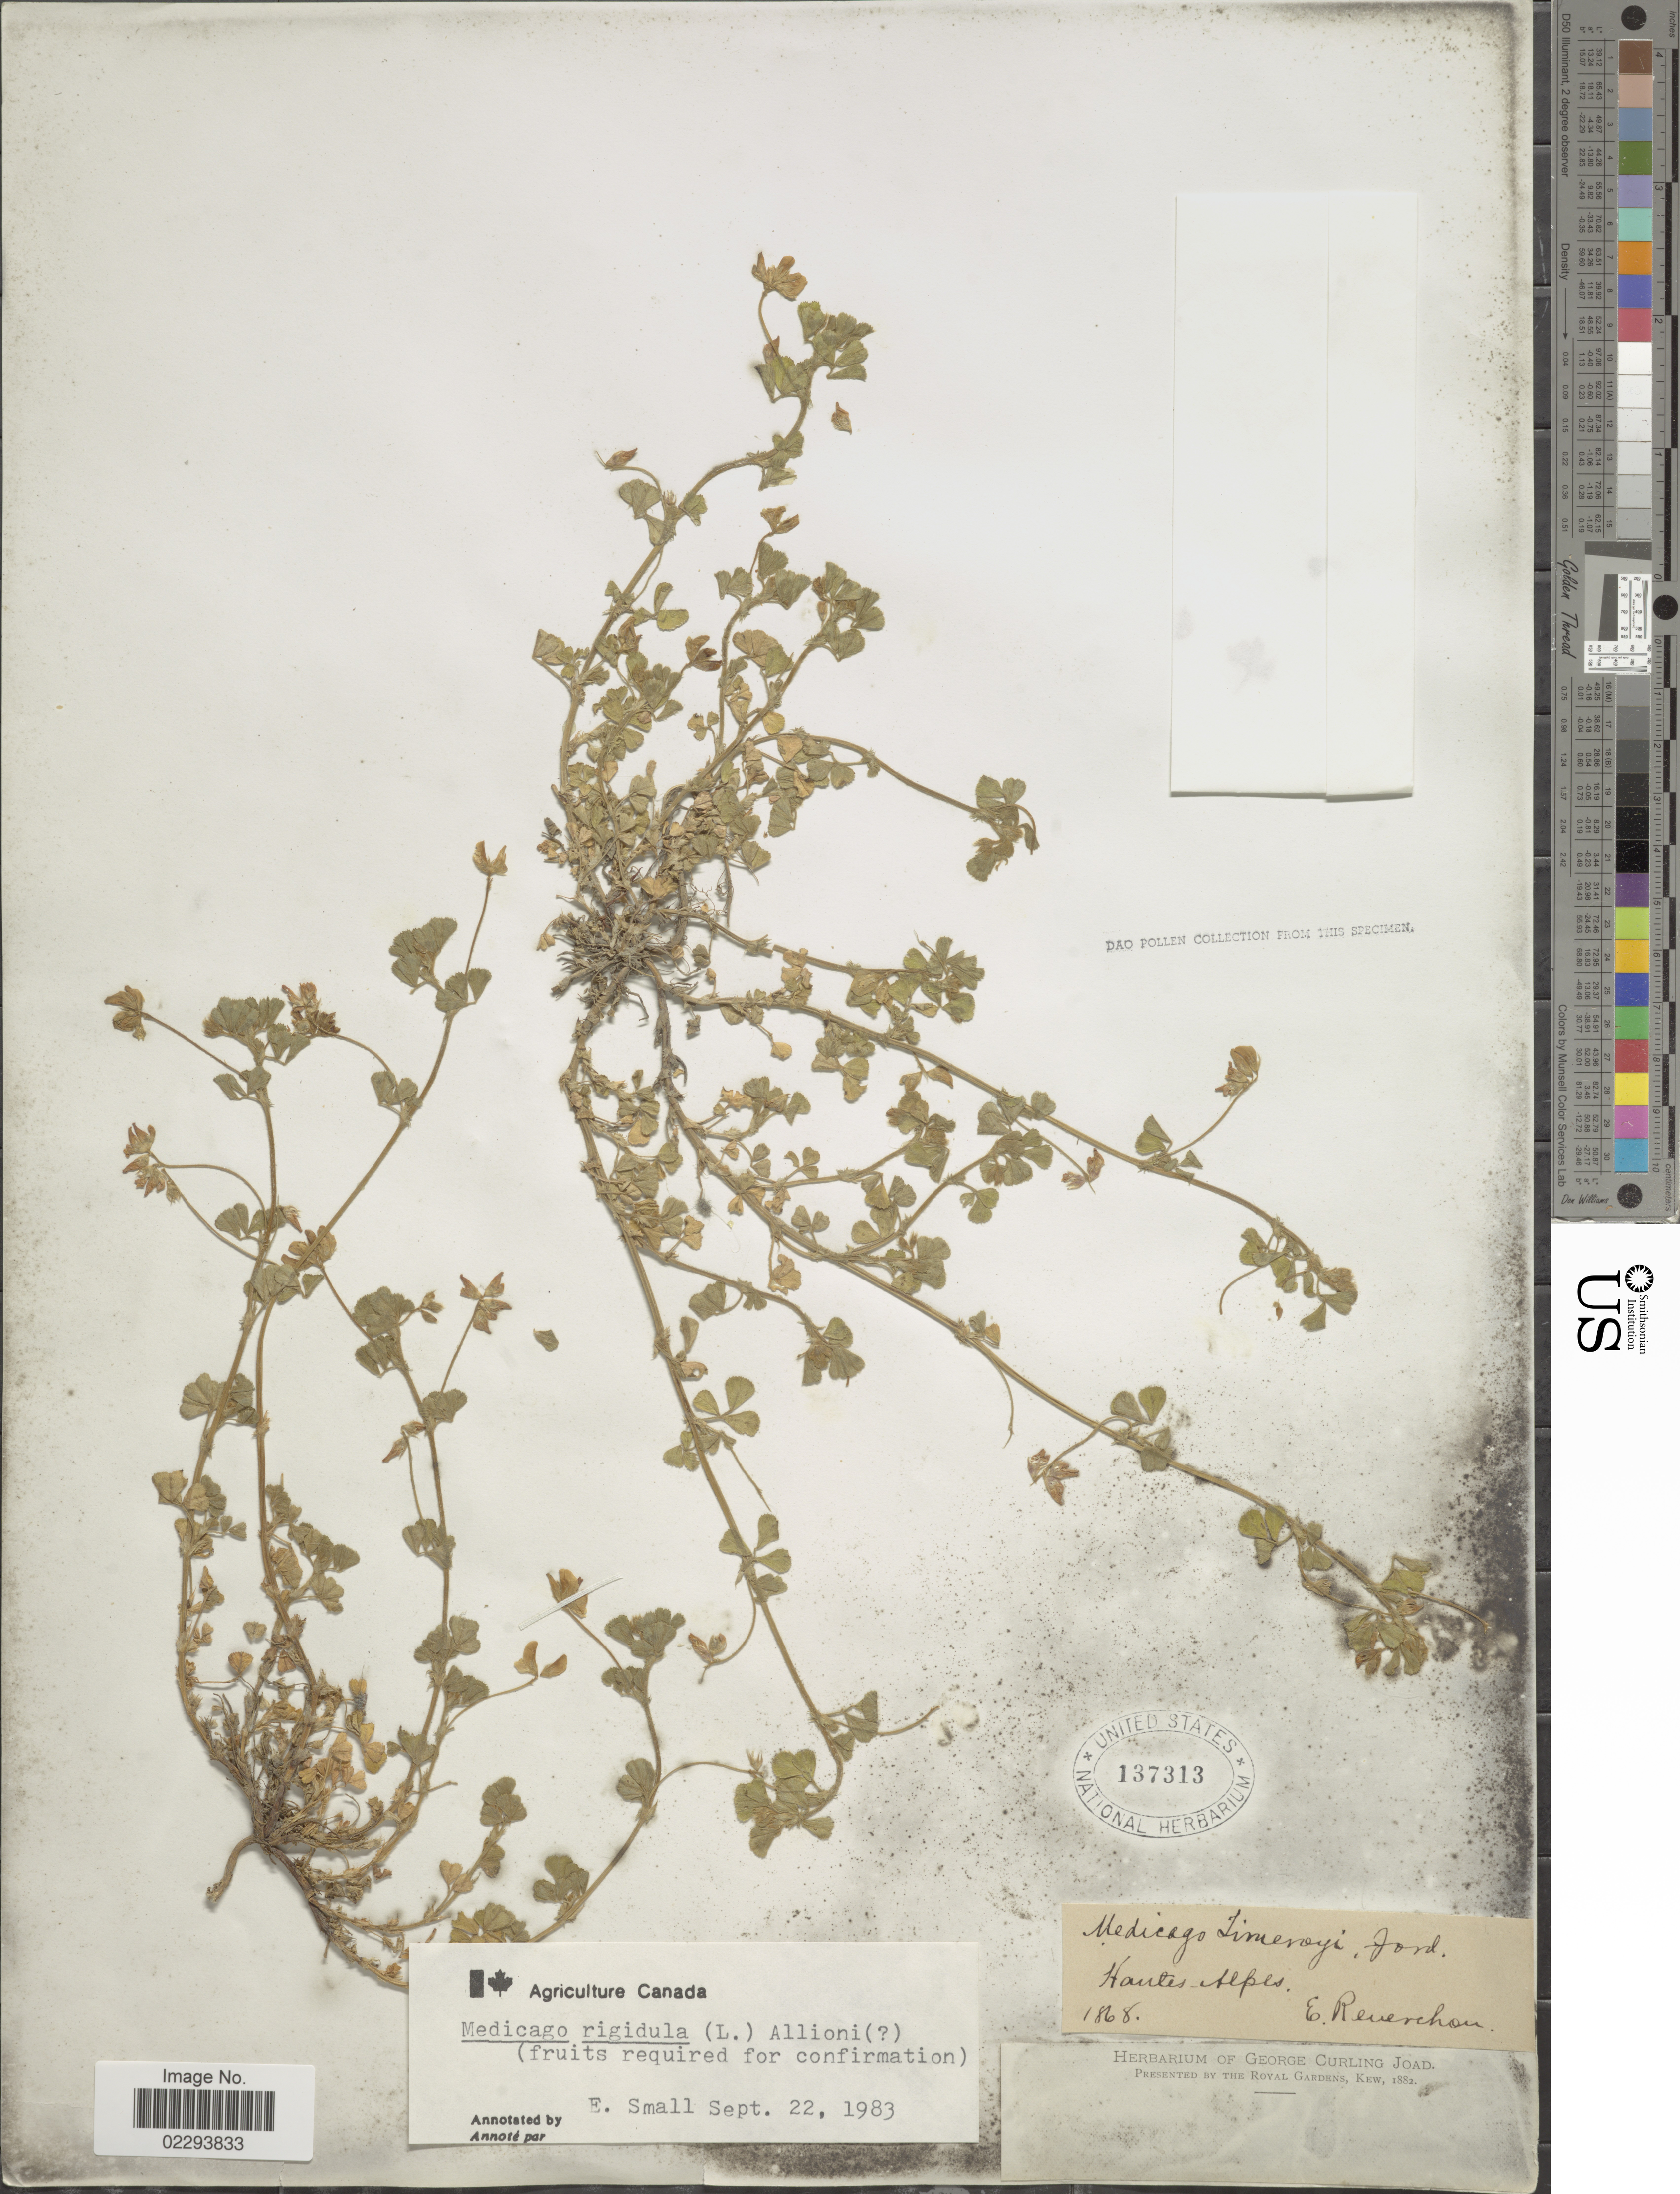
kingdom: Plantae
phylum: Tracheophyta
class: Magnoliopsida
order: Fabales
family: Fabaceae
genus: Medicago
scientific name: Medicago rigidula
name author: (L.) All.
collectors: E. Reverchon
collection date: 1868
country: France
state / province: Provence-Alpes-Côte d'Azur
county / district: Hautes-Alpes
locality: Hautes-Alpes.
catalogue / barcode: US 137313